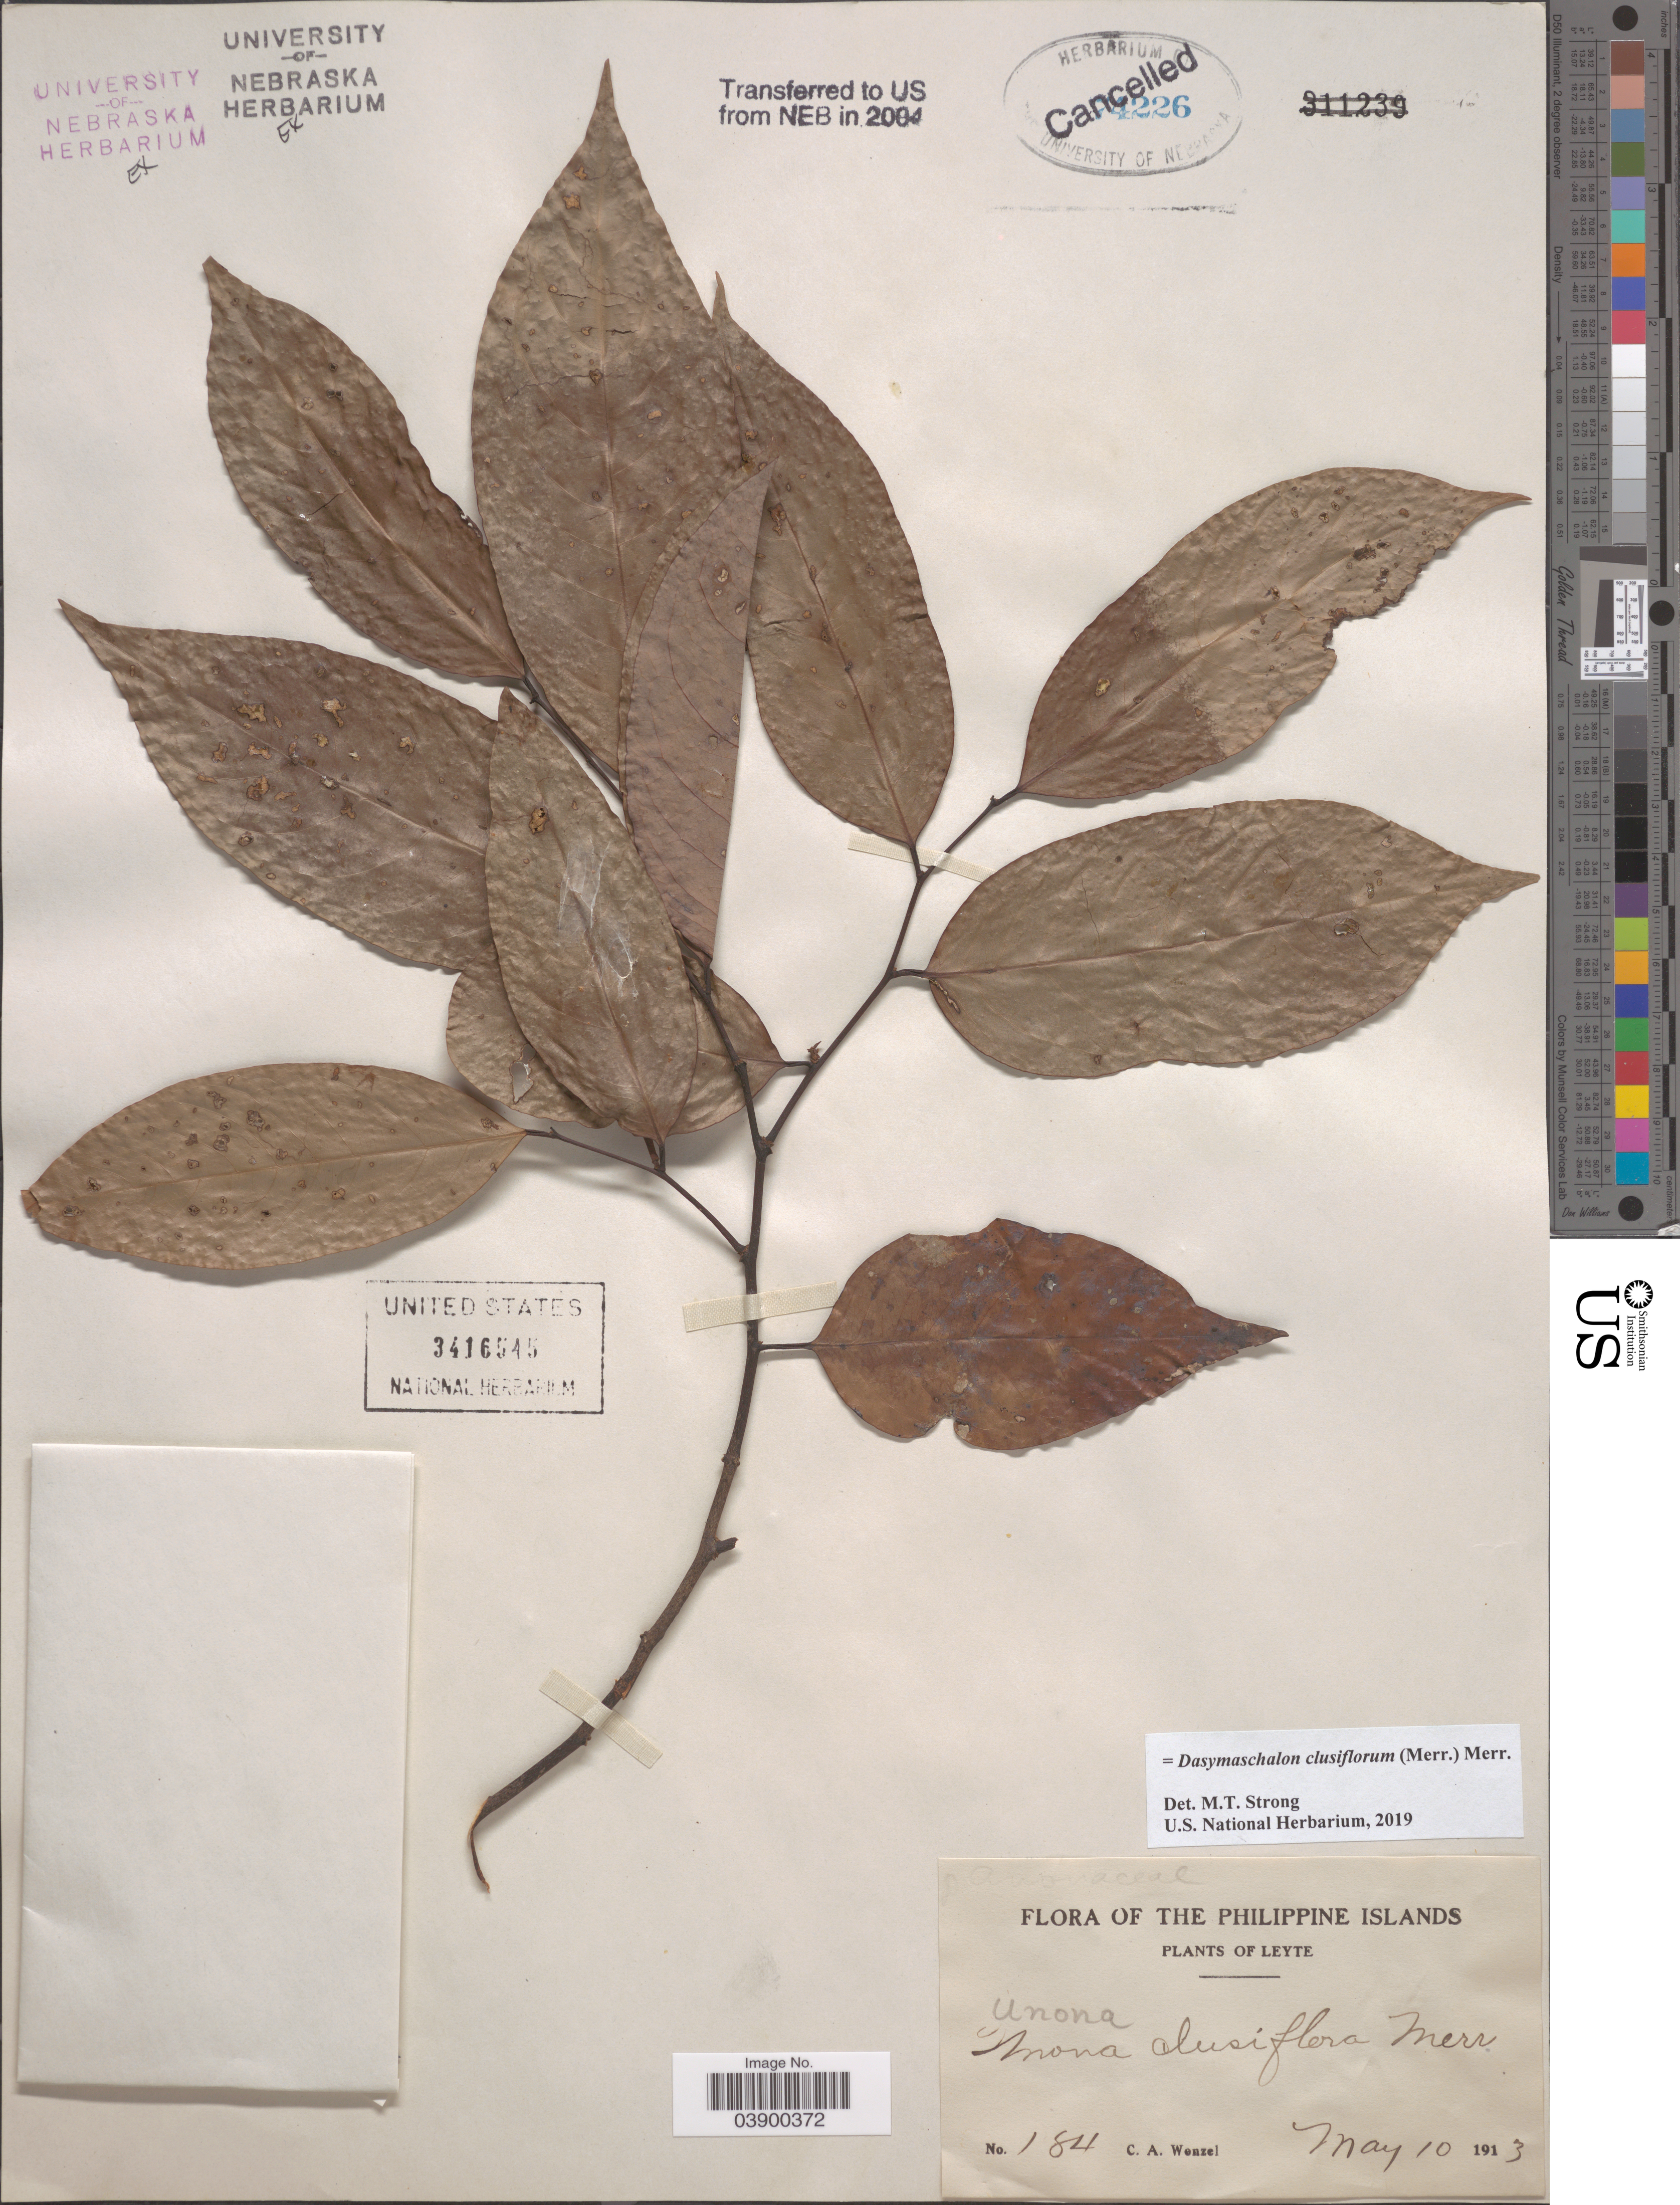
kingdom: Plantae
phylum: Tracheophyta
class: Magnoliopsida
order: Magnoliales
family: Annonaceae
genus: Dasymaschalon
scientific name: Dasymaschalon clusiflorum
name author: (Merr.) Merr.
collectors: C. Wenzel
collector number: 184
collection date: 1913-05-10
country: Philippines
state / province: Eastern Visayas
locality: Leyte.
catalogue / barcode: US 3416545